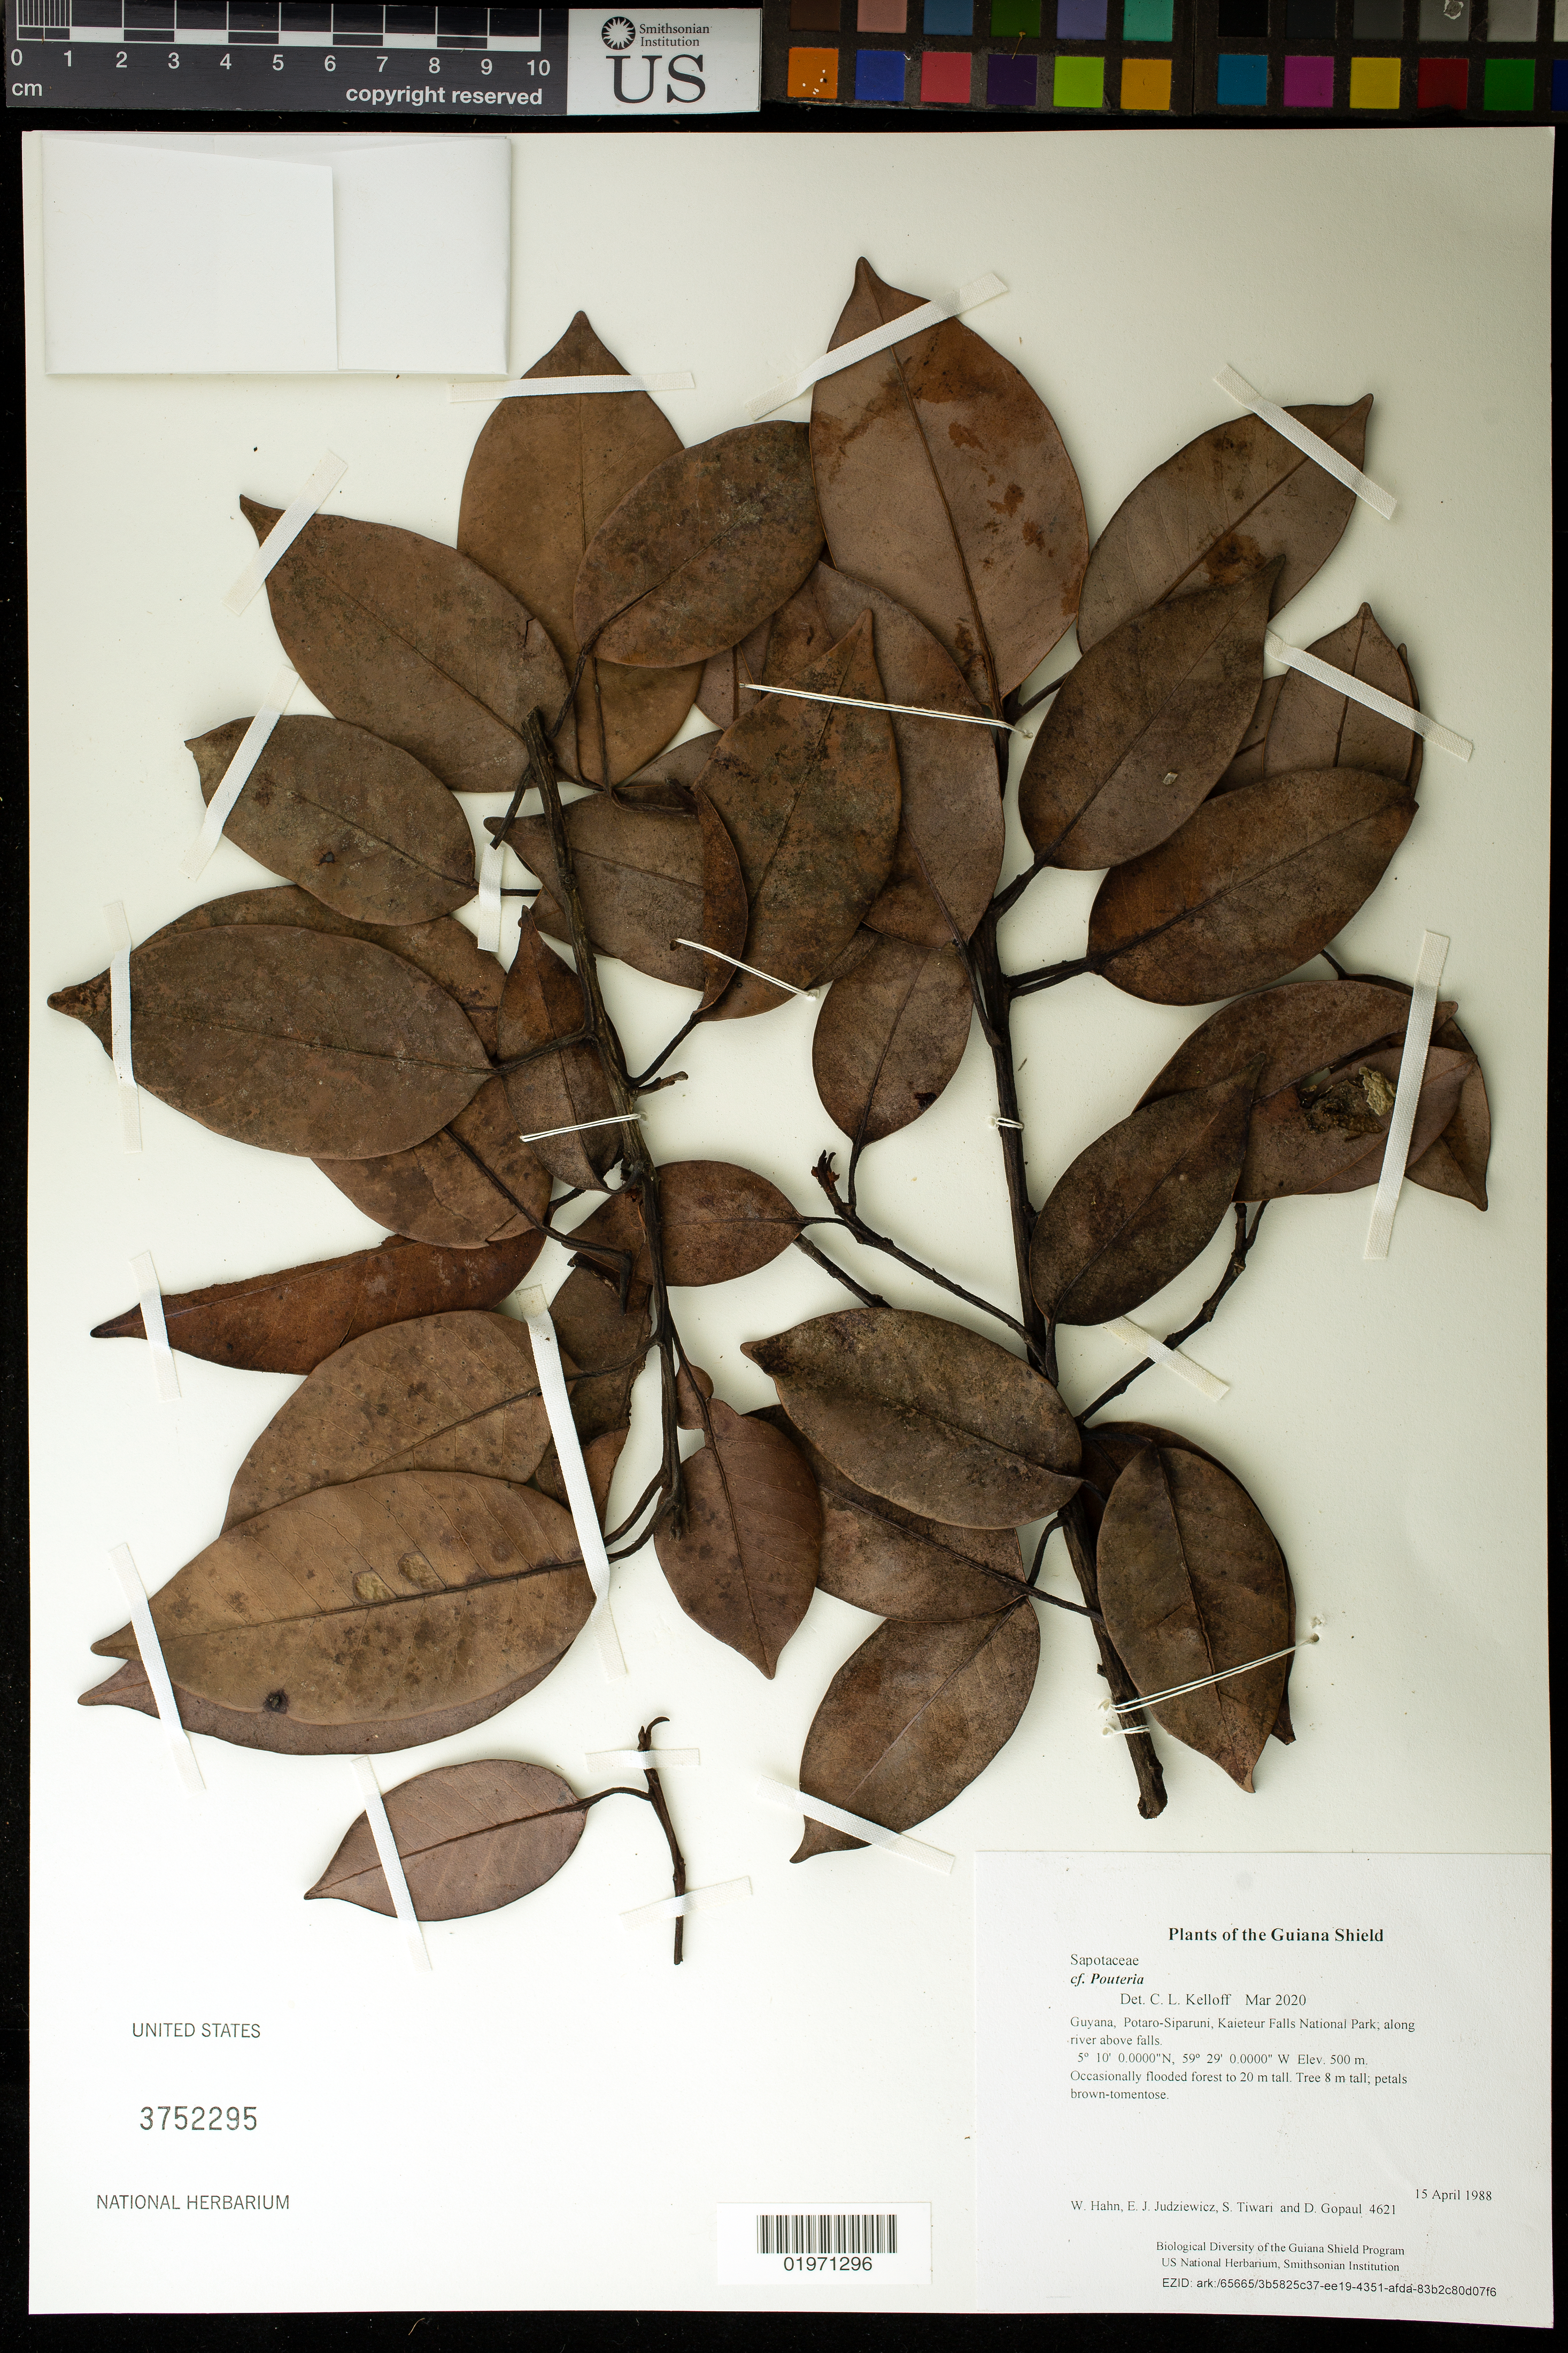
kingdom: Plantae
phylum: Tracheophyta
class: Magnoliopsida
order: Ericales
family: Sapotaceae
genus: Pouteria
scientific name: Pouteria sp.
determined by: Kelloff, C. L.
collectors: W. Hahn, E. J. Judziewicz, S. Tiwari & D. Gopaul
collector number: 4621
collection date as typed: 15 April 1988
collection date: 1988-04-15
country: Guyana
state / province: Potaro-Siparuni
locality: Kaieteur Falls National Park; along river above falls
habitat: Occasionally flooded forest to 20 m tall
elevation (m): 500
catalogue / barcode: US 3752295